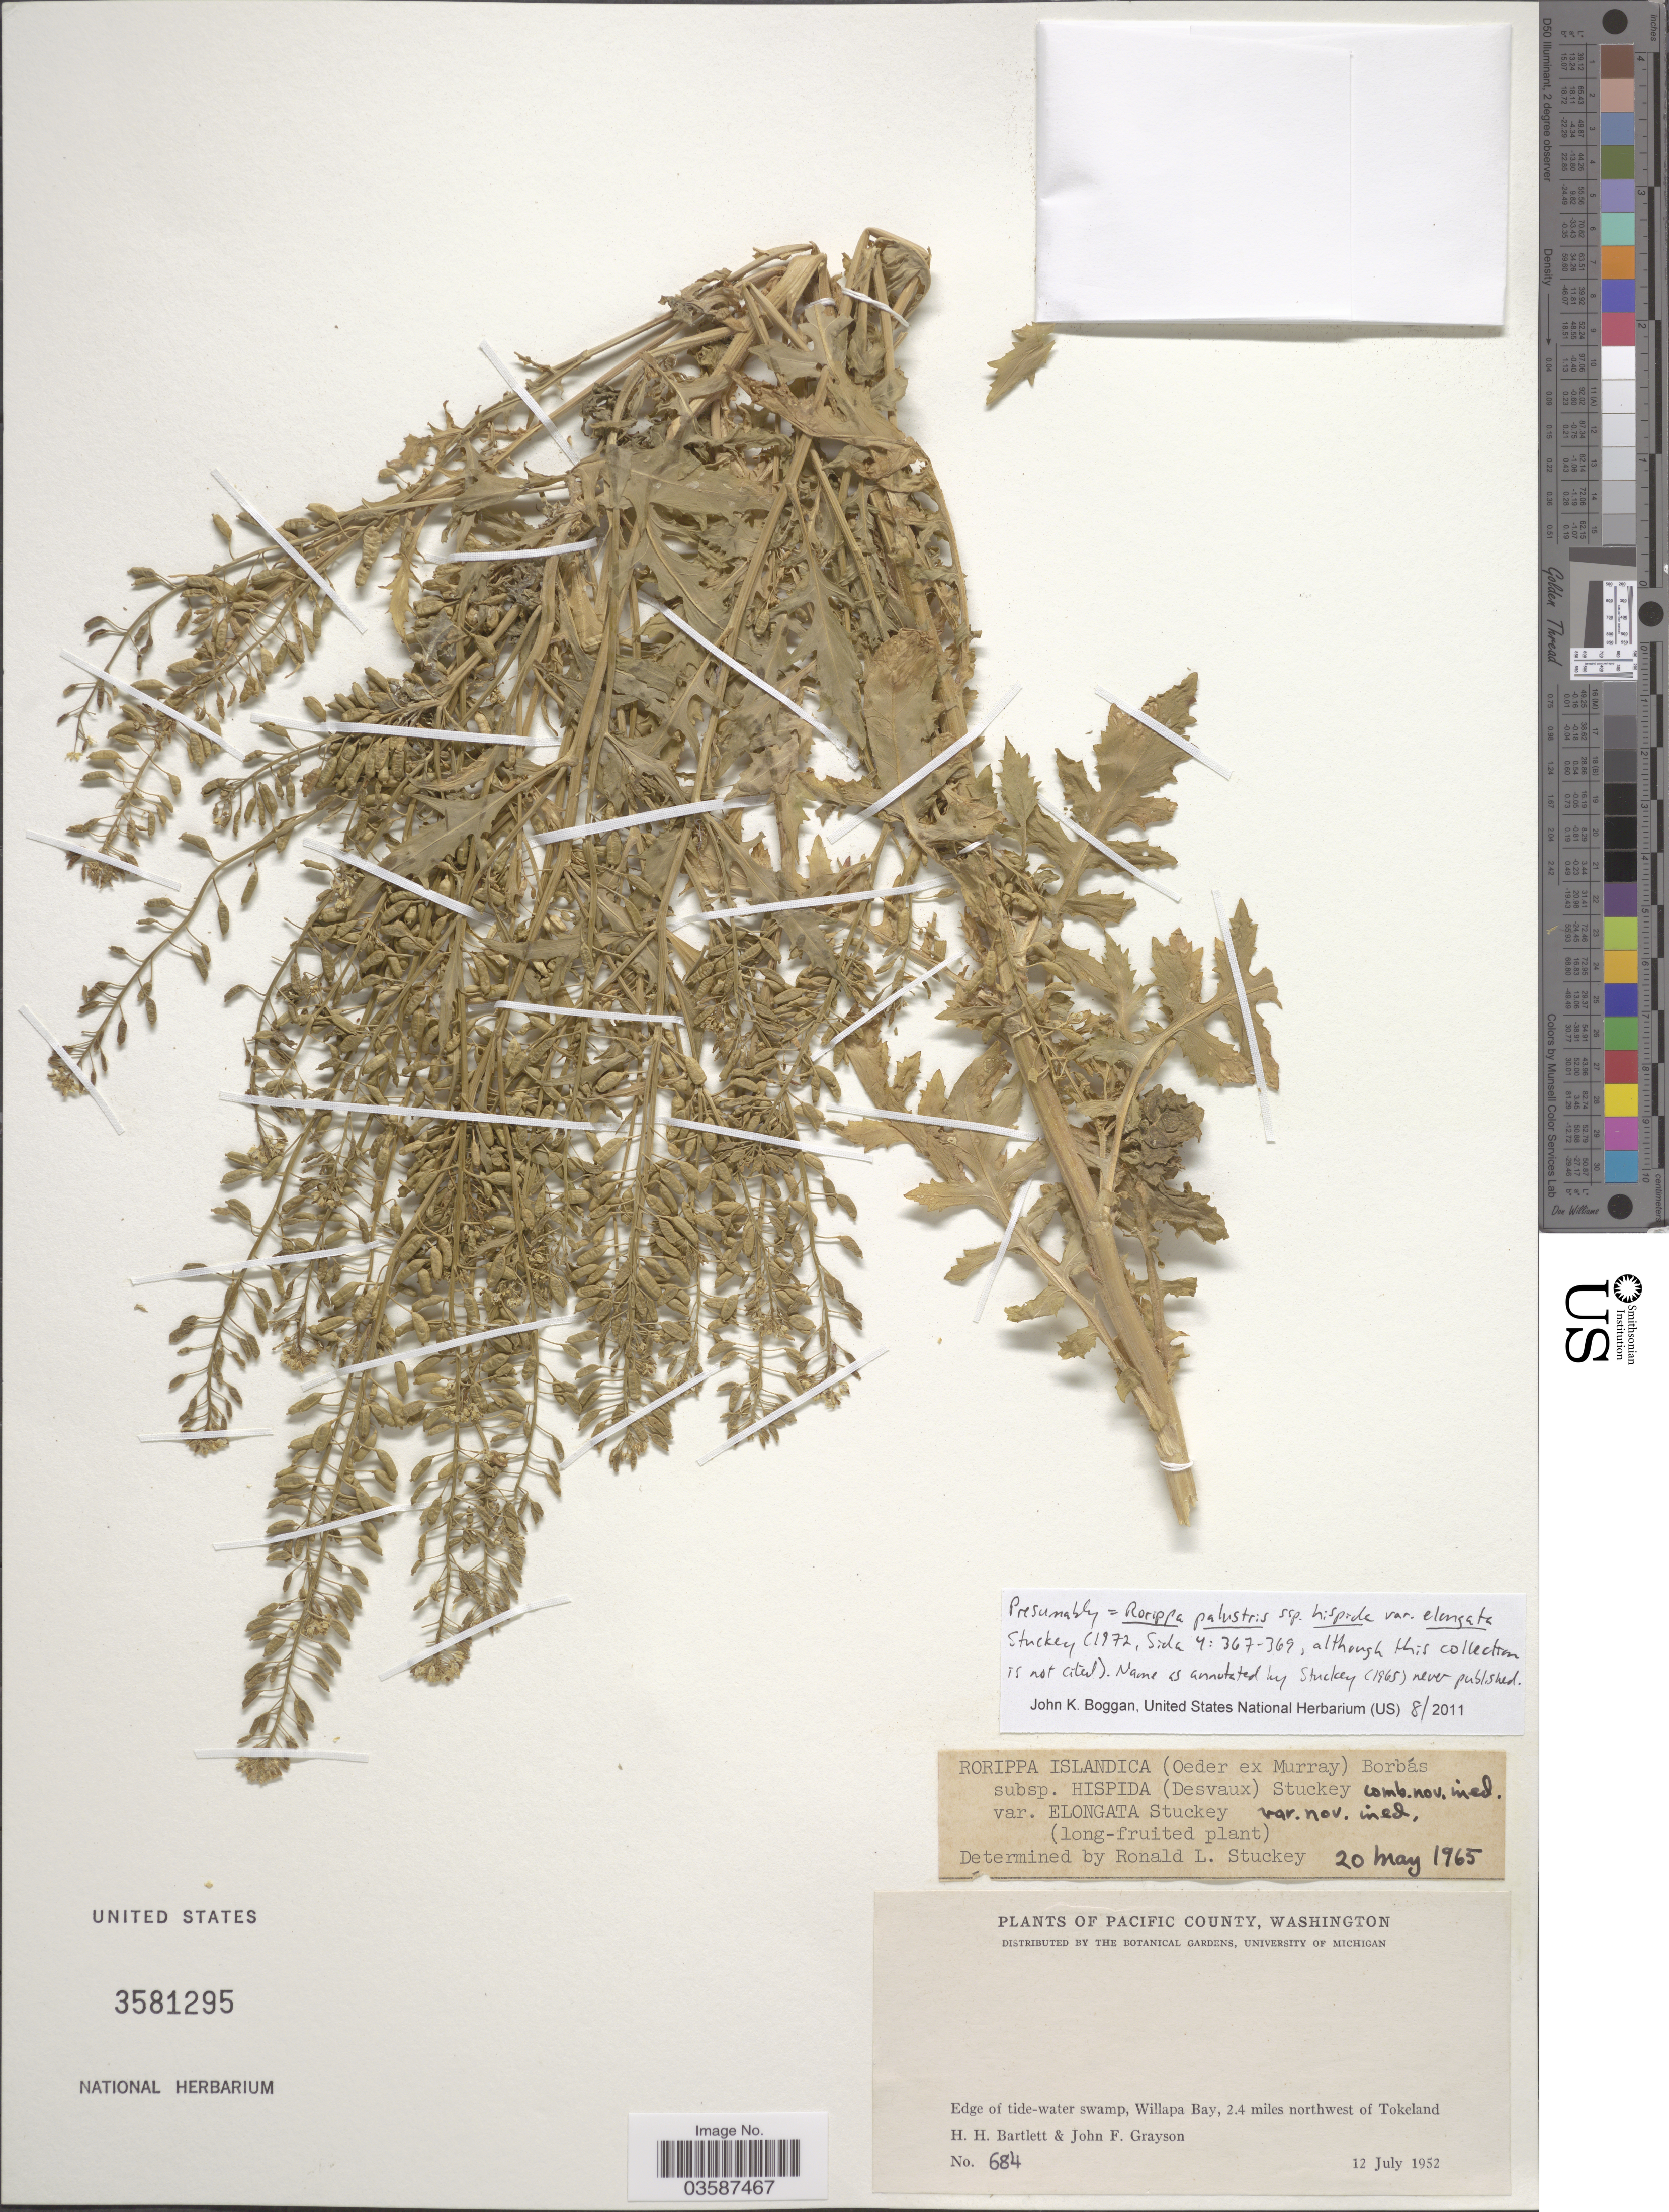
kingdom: Plantae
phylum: Tracheophyta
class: Magnoliopsida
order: Brassicales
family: Brassicaceae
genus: Rorippa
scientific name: Rorippa palustris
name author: (L.) Besser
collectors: H. H. Bartlett & J. Grayson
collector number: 684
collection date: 1952-07-12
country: United States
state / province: Washington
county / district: Pacific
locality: Pacific County. Edge of tide-water swamp, Willapa Bay, 2.4 miles northwest of Tokeland.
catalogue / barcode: US 3581295